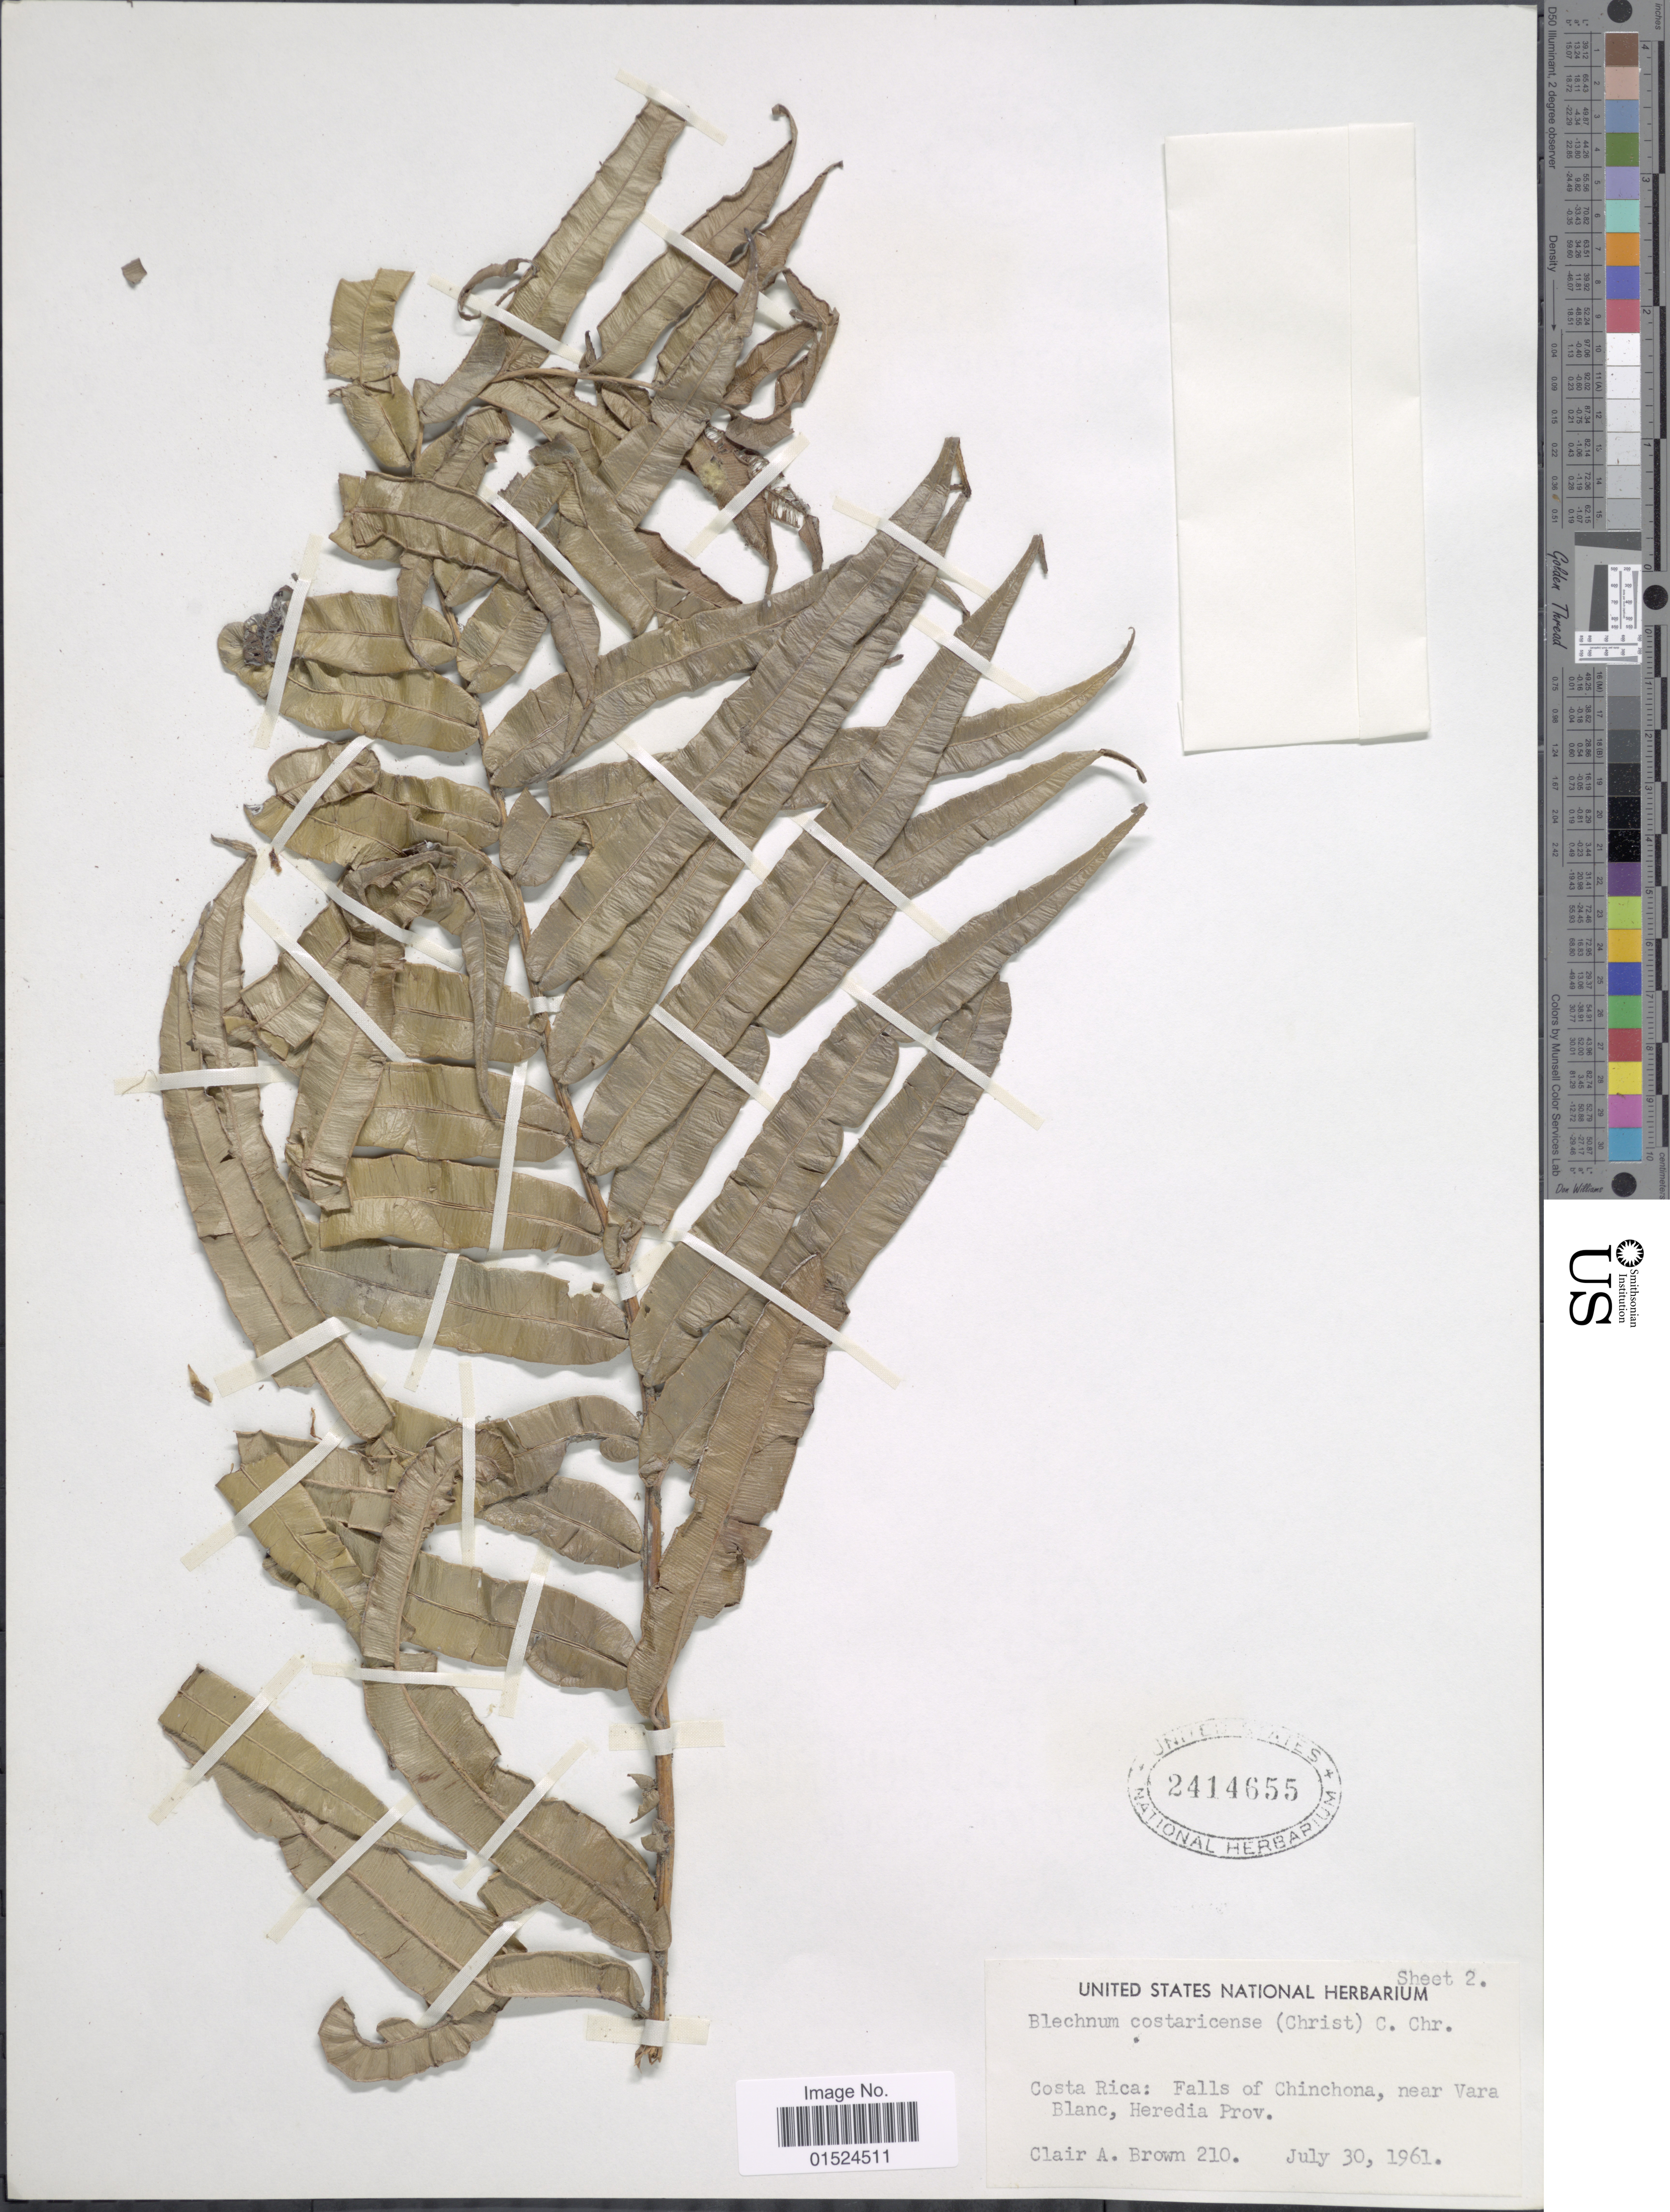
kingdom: Plantae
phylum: Tracheophyta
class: Polypodiopsida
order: Polypodiales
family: Blechnaceae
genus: Blechnum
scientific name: Blechnum schiedeanum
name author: (Schltdl. ex C. Presl) Hieron.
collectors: C. A. Brown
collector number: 210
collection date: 1961-07-30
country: Costa Rica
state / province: Heredia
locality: Falls of Chinchona, near Vara Blanc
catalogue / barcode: US 2414655